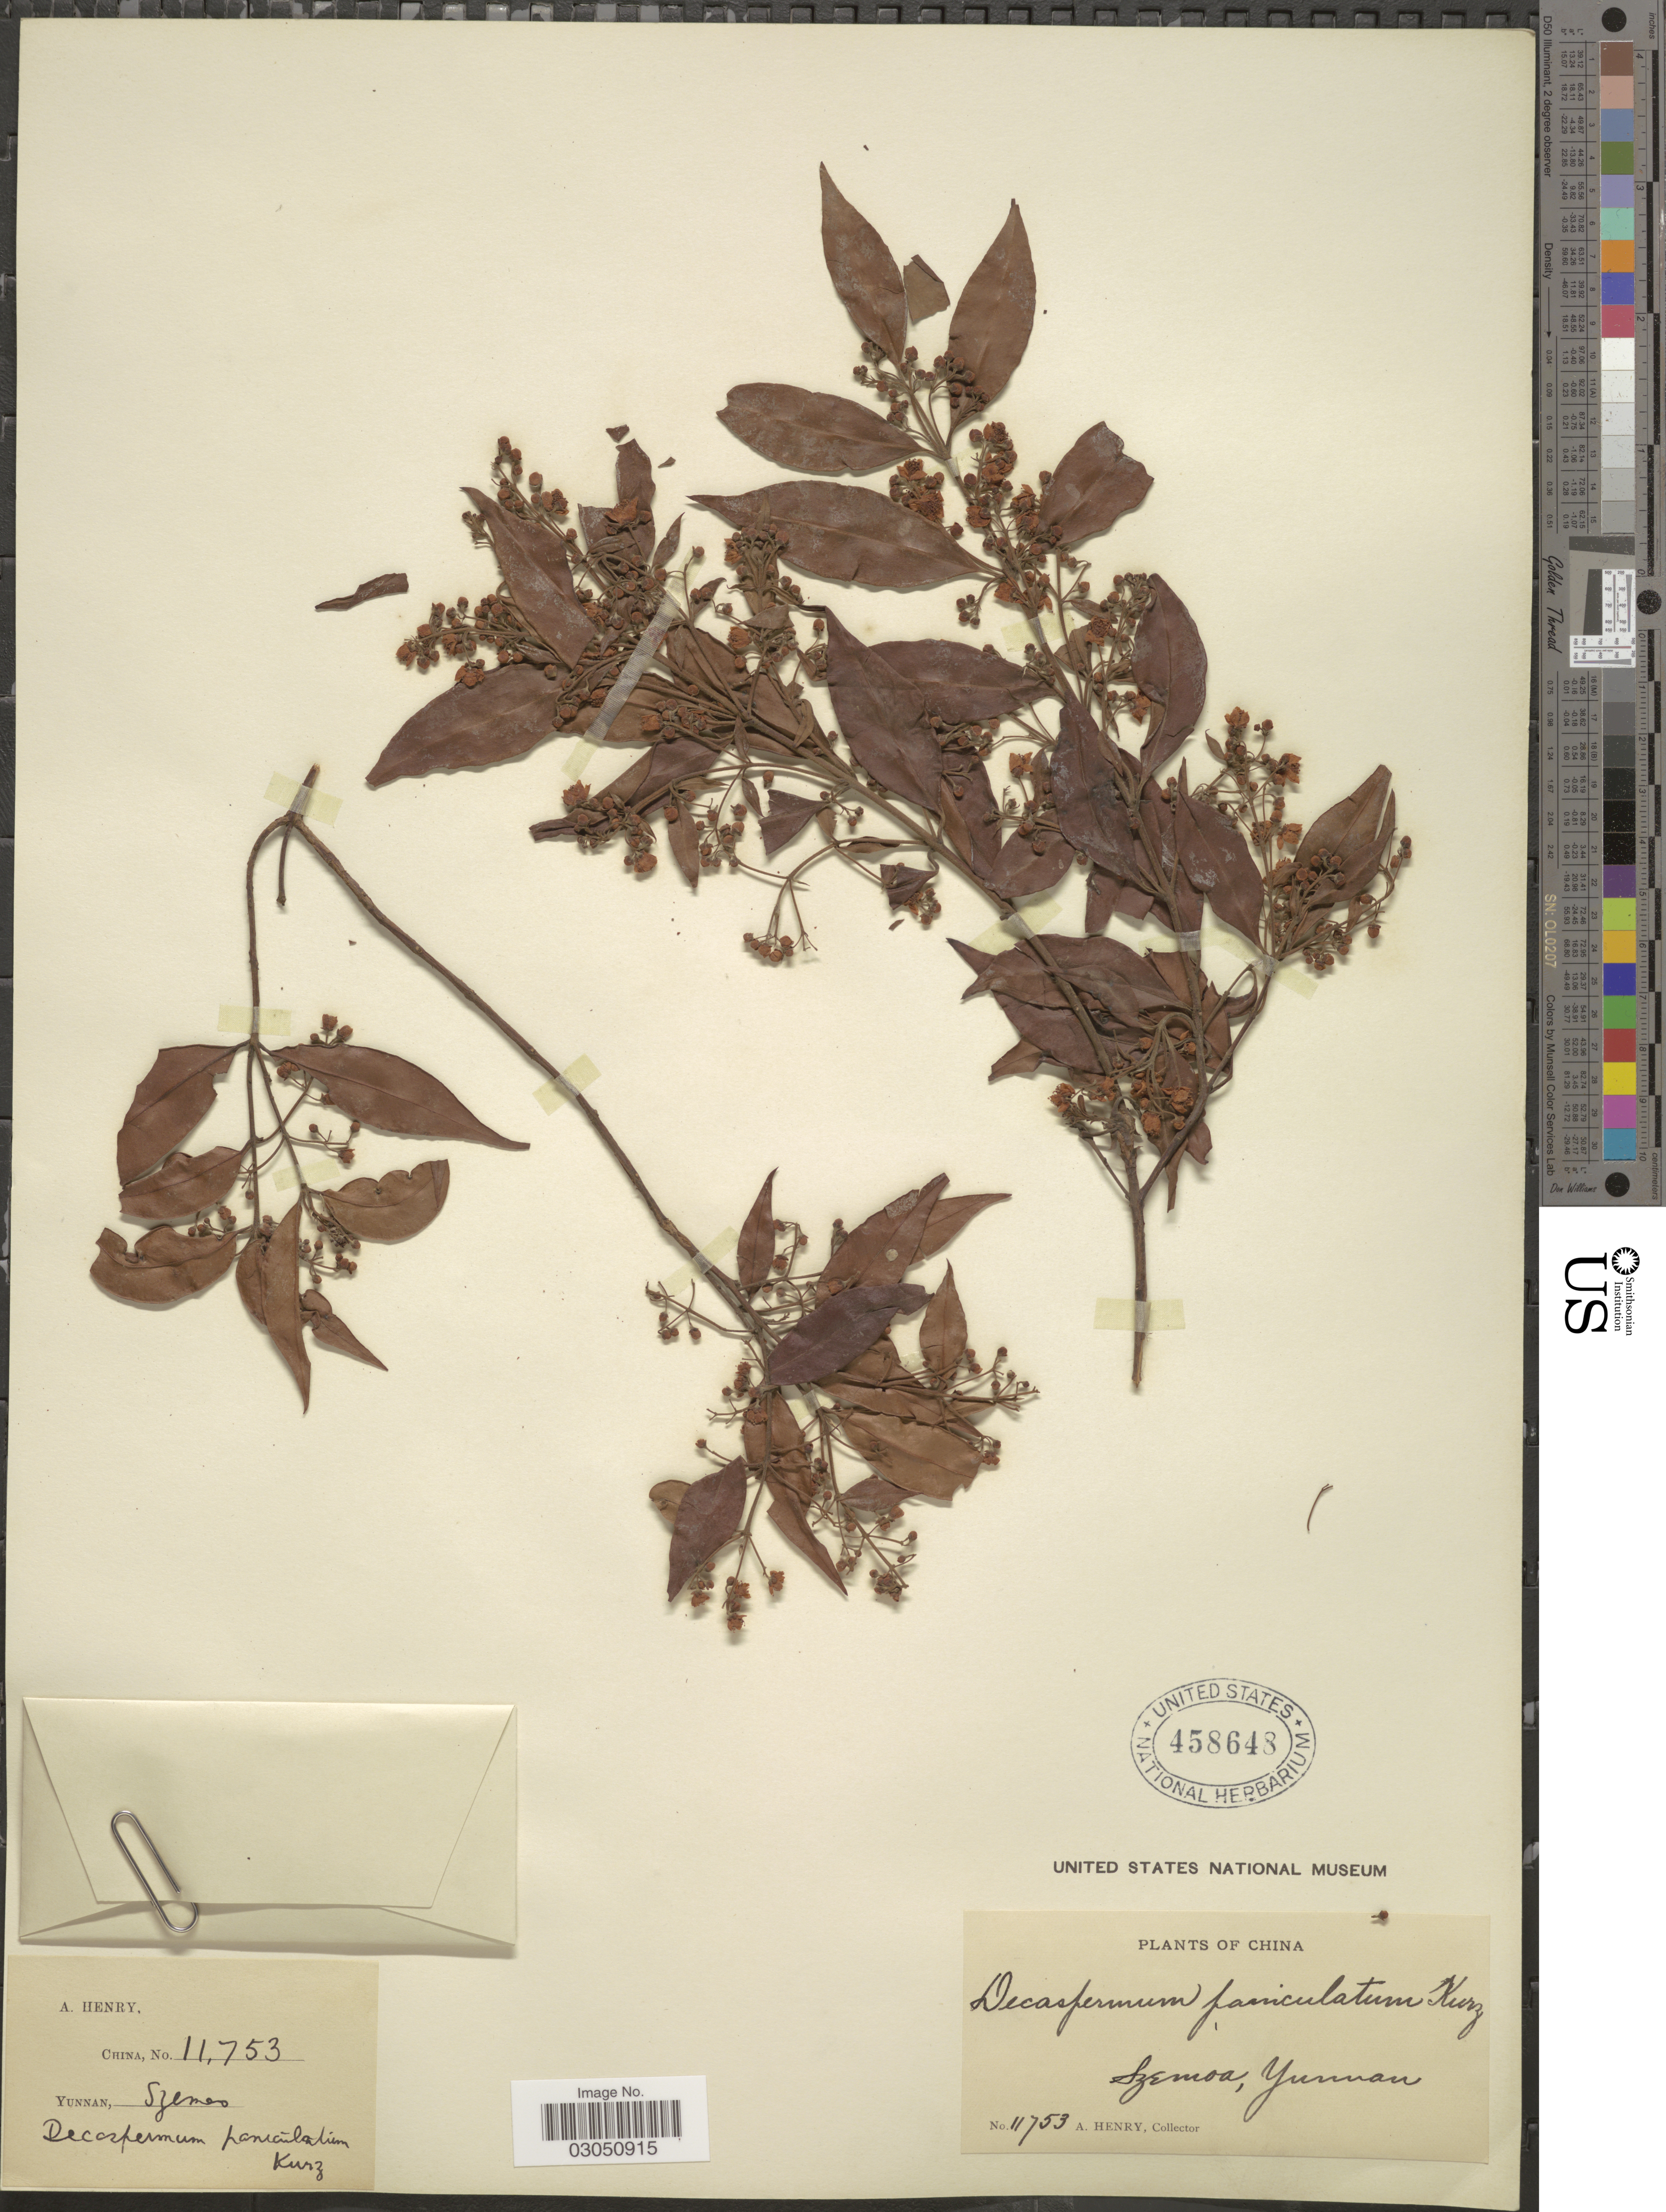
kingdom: Plantae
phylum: Tracheophyta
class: Magnoliopsida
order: Myrtales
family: Myrtaceae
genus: Decaspermum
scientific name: Decaspermum parviflorum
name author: (Lam.) A.J. Scott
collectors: A. Henry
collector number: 11753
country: China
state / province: Yunnan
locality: Szemoa.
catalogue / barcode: US 458648